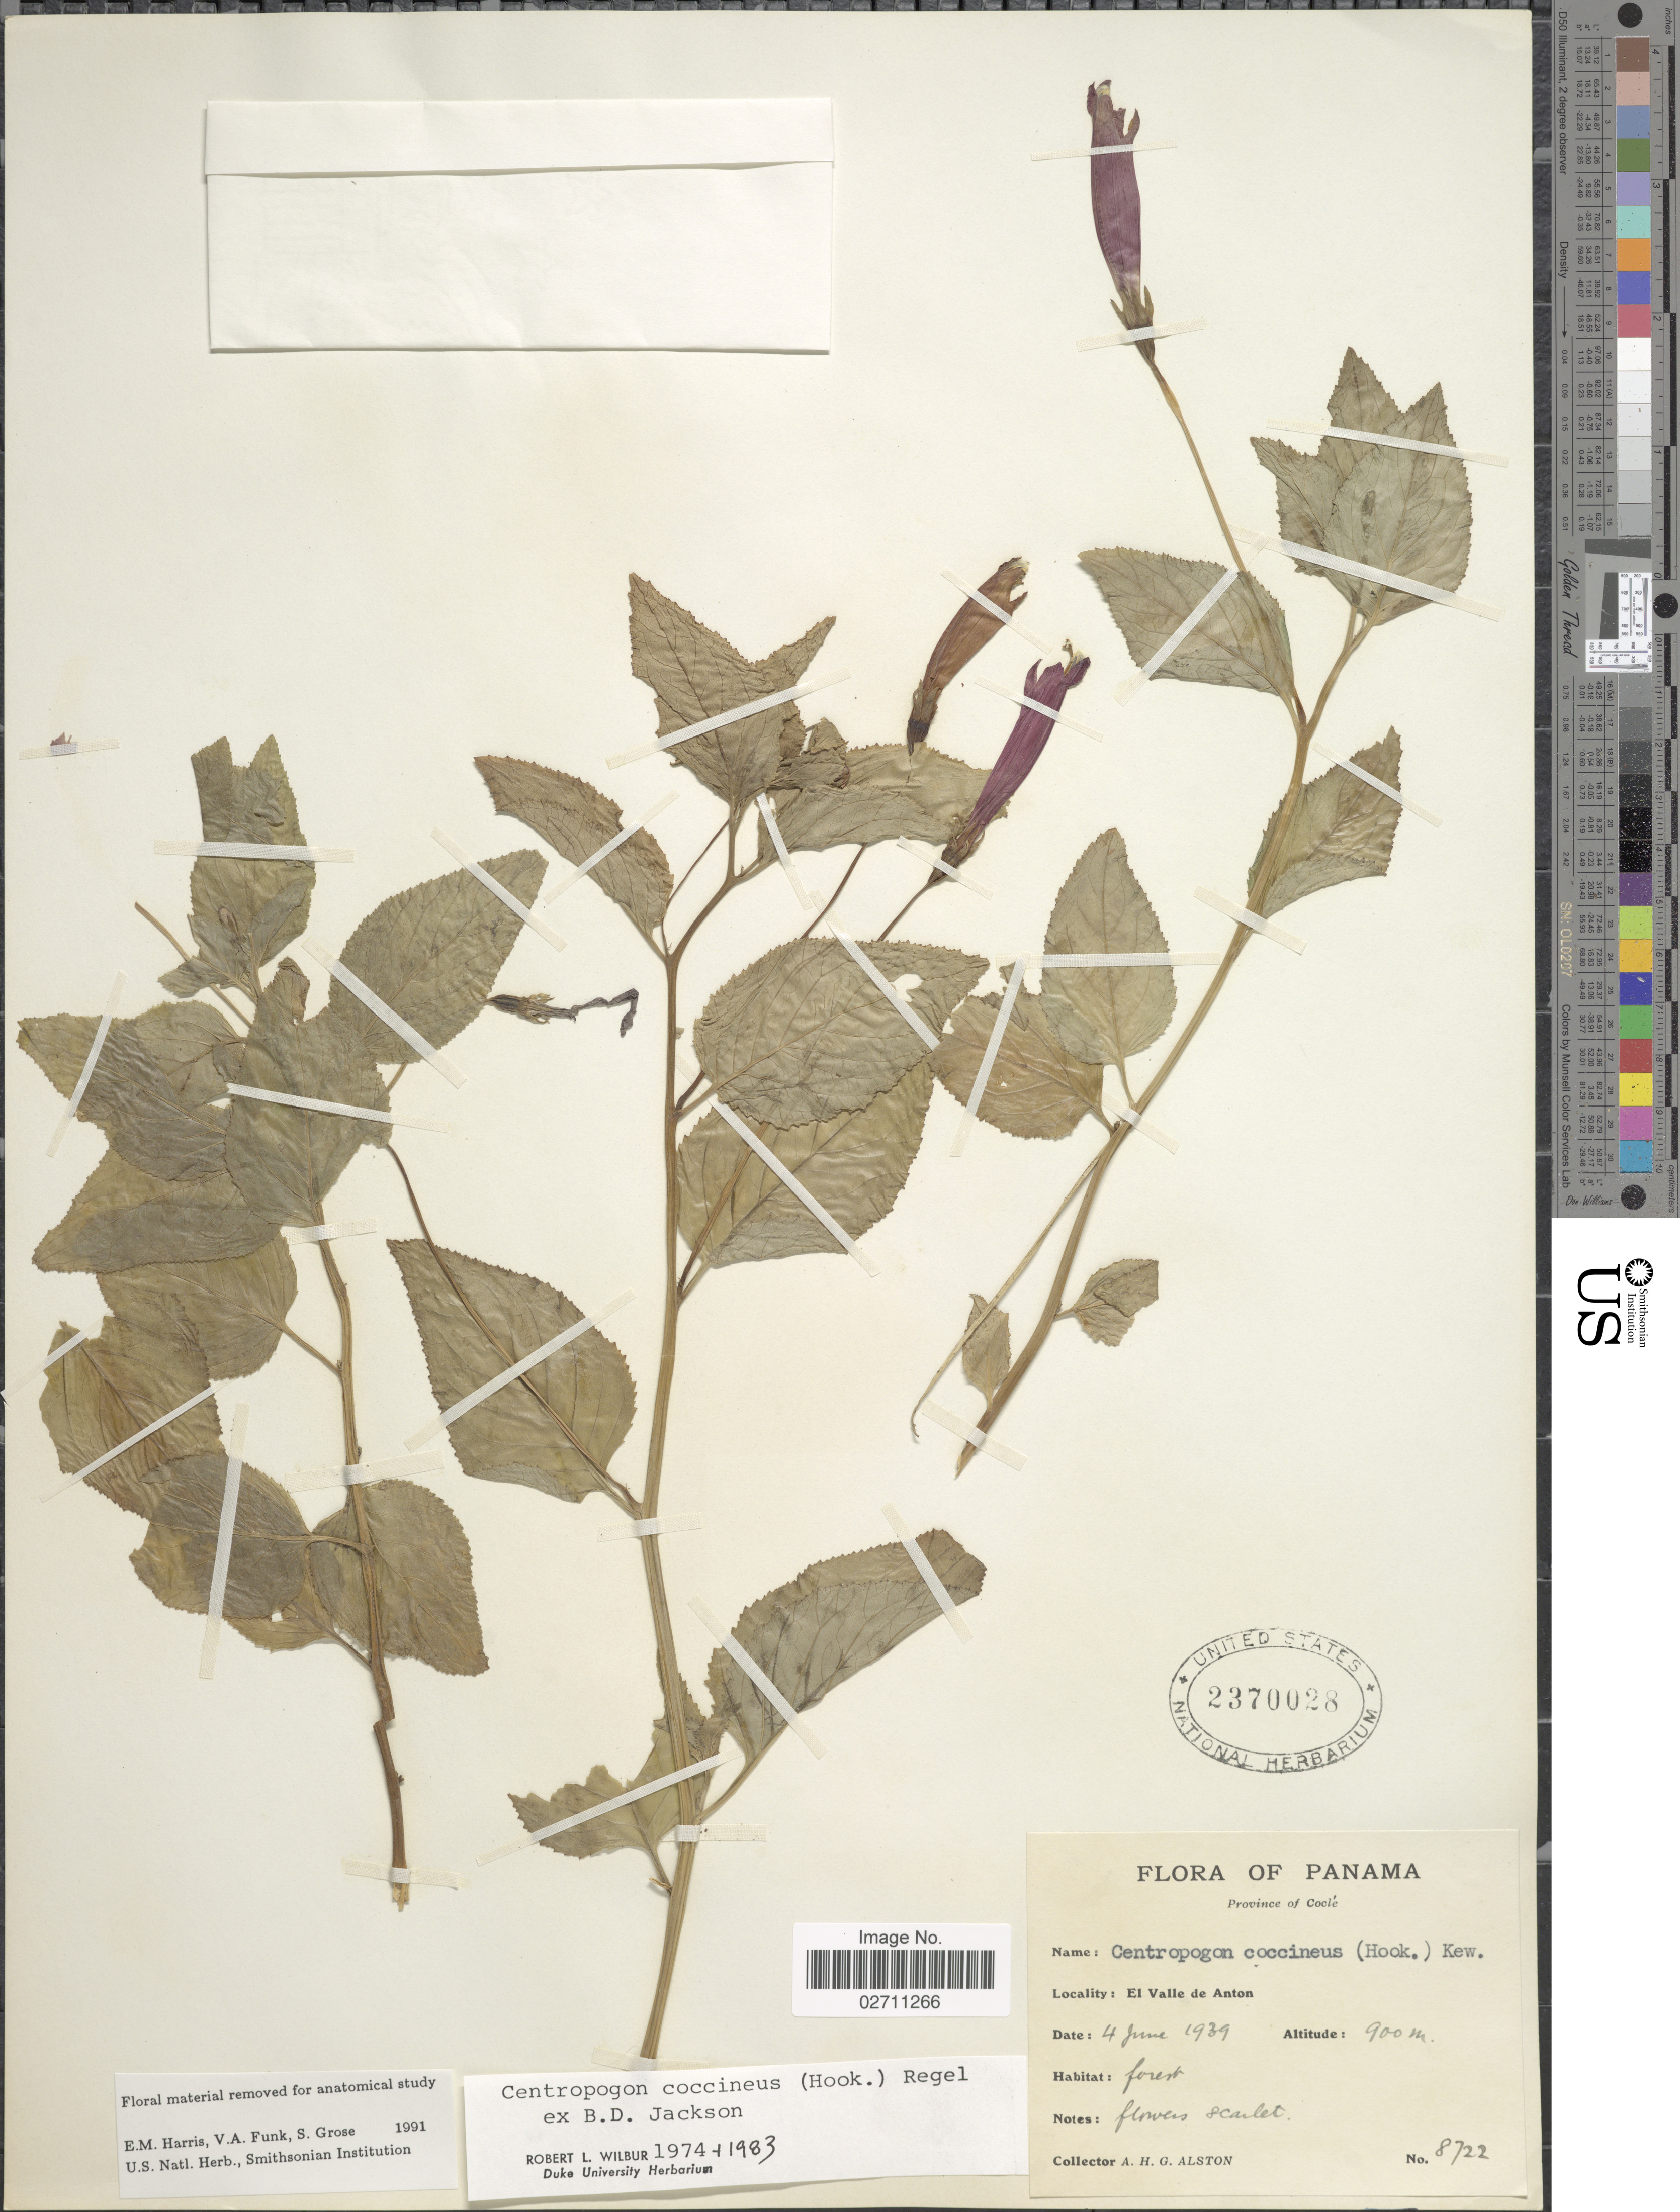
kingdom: Plantae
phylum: Tracheophyta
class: Magnoliopsida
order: Asterales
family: Campanulaceae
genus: Centropogon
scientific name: Centropogon coccineus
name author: (Hook.) Regel ex B.D. Jacks.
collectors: A. H. Alston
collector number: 8722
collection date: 1939-06-04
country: Panama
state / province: Coclé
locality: El Valle de Anton.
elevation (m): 900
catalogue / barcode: US 2370028